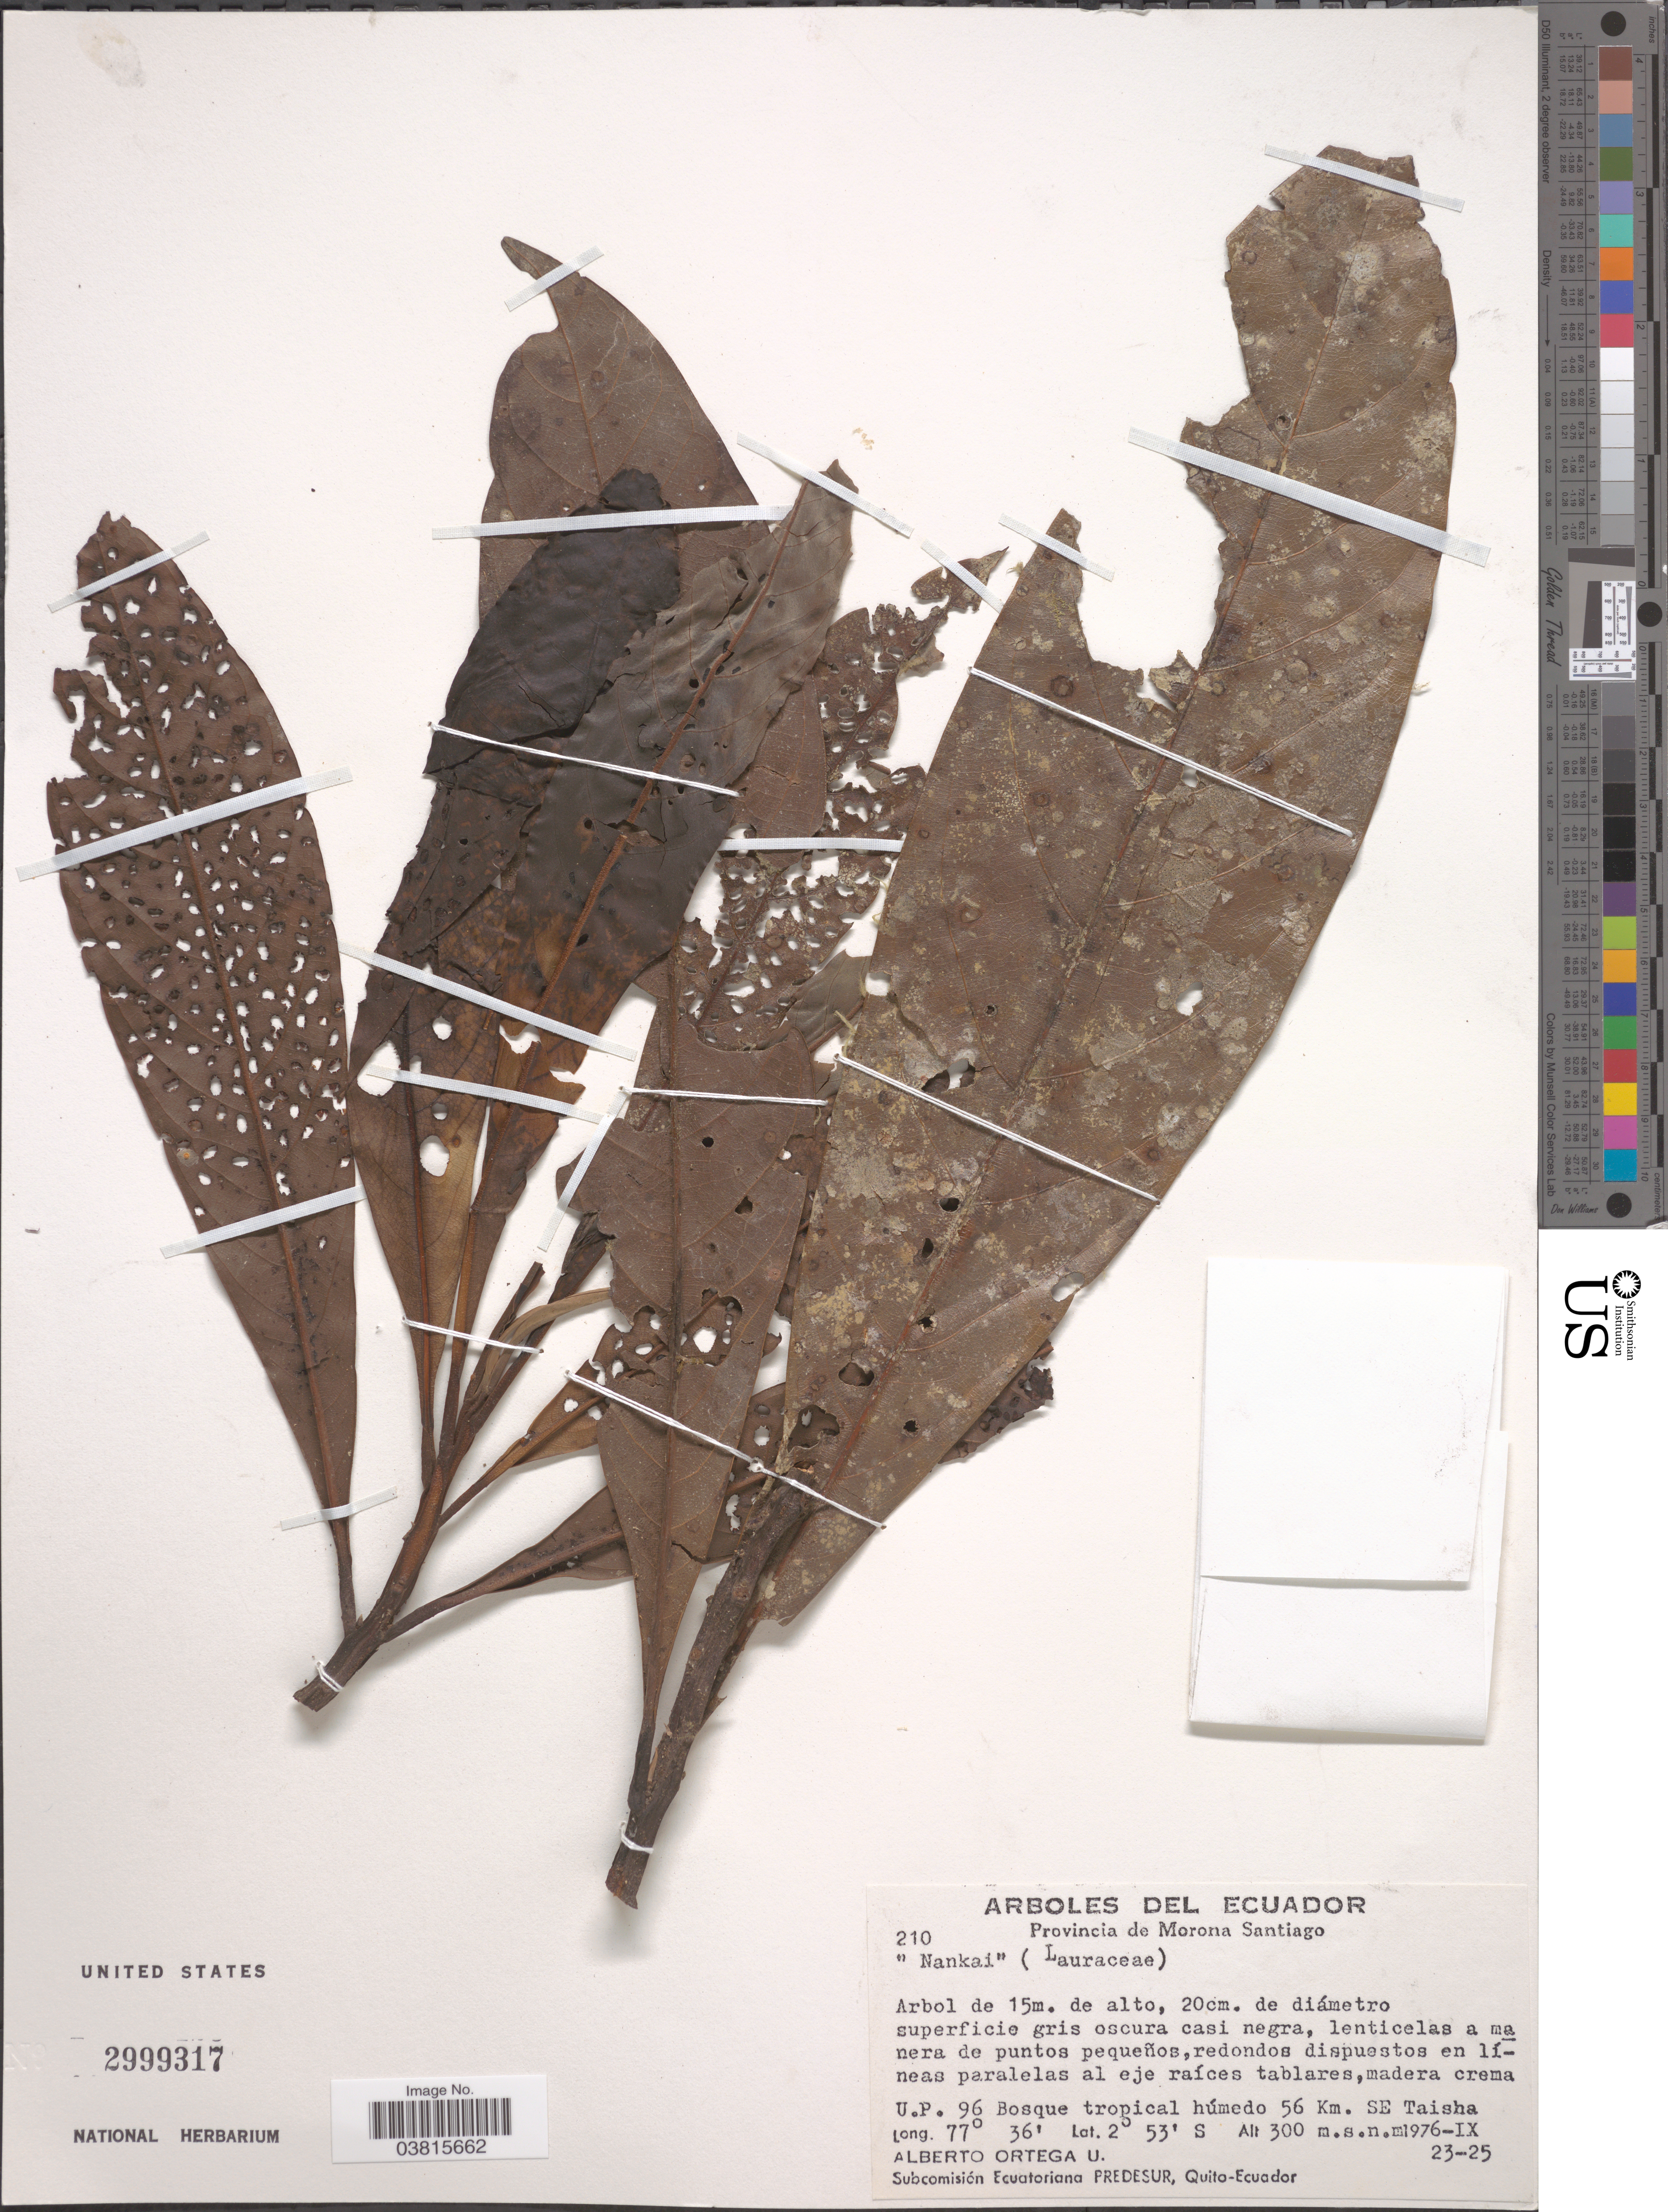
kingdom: Plantae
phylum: Tracheophyta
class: Magnoliopsida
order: Laurales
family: Lauraceae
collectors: A. T. Ortega U.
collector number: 210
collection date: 1976-09-23/1976-09-25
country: Ecuador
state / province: Morona-Santiago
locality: U.P. 96 Bosque tropical húmedo 56 Km. SE Taisha.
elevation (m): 300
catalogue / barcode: US 2999317